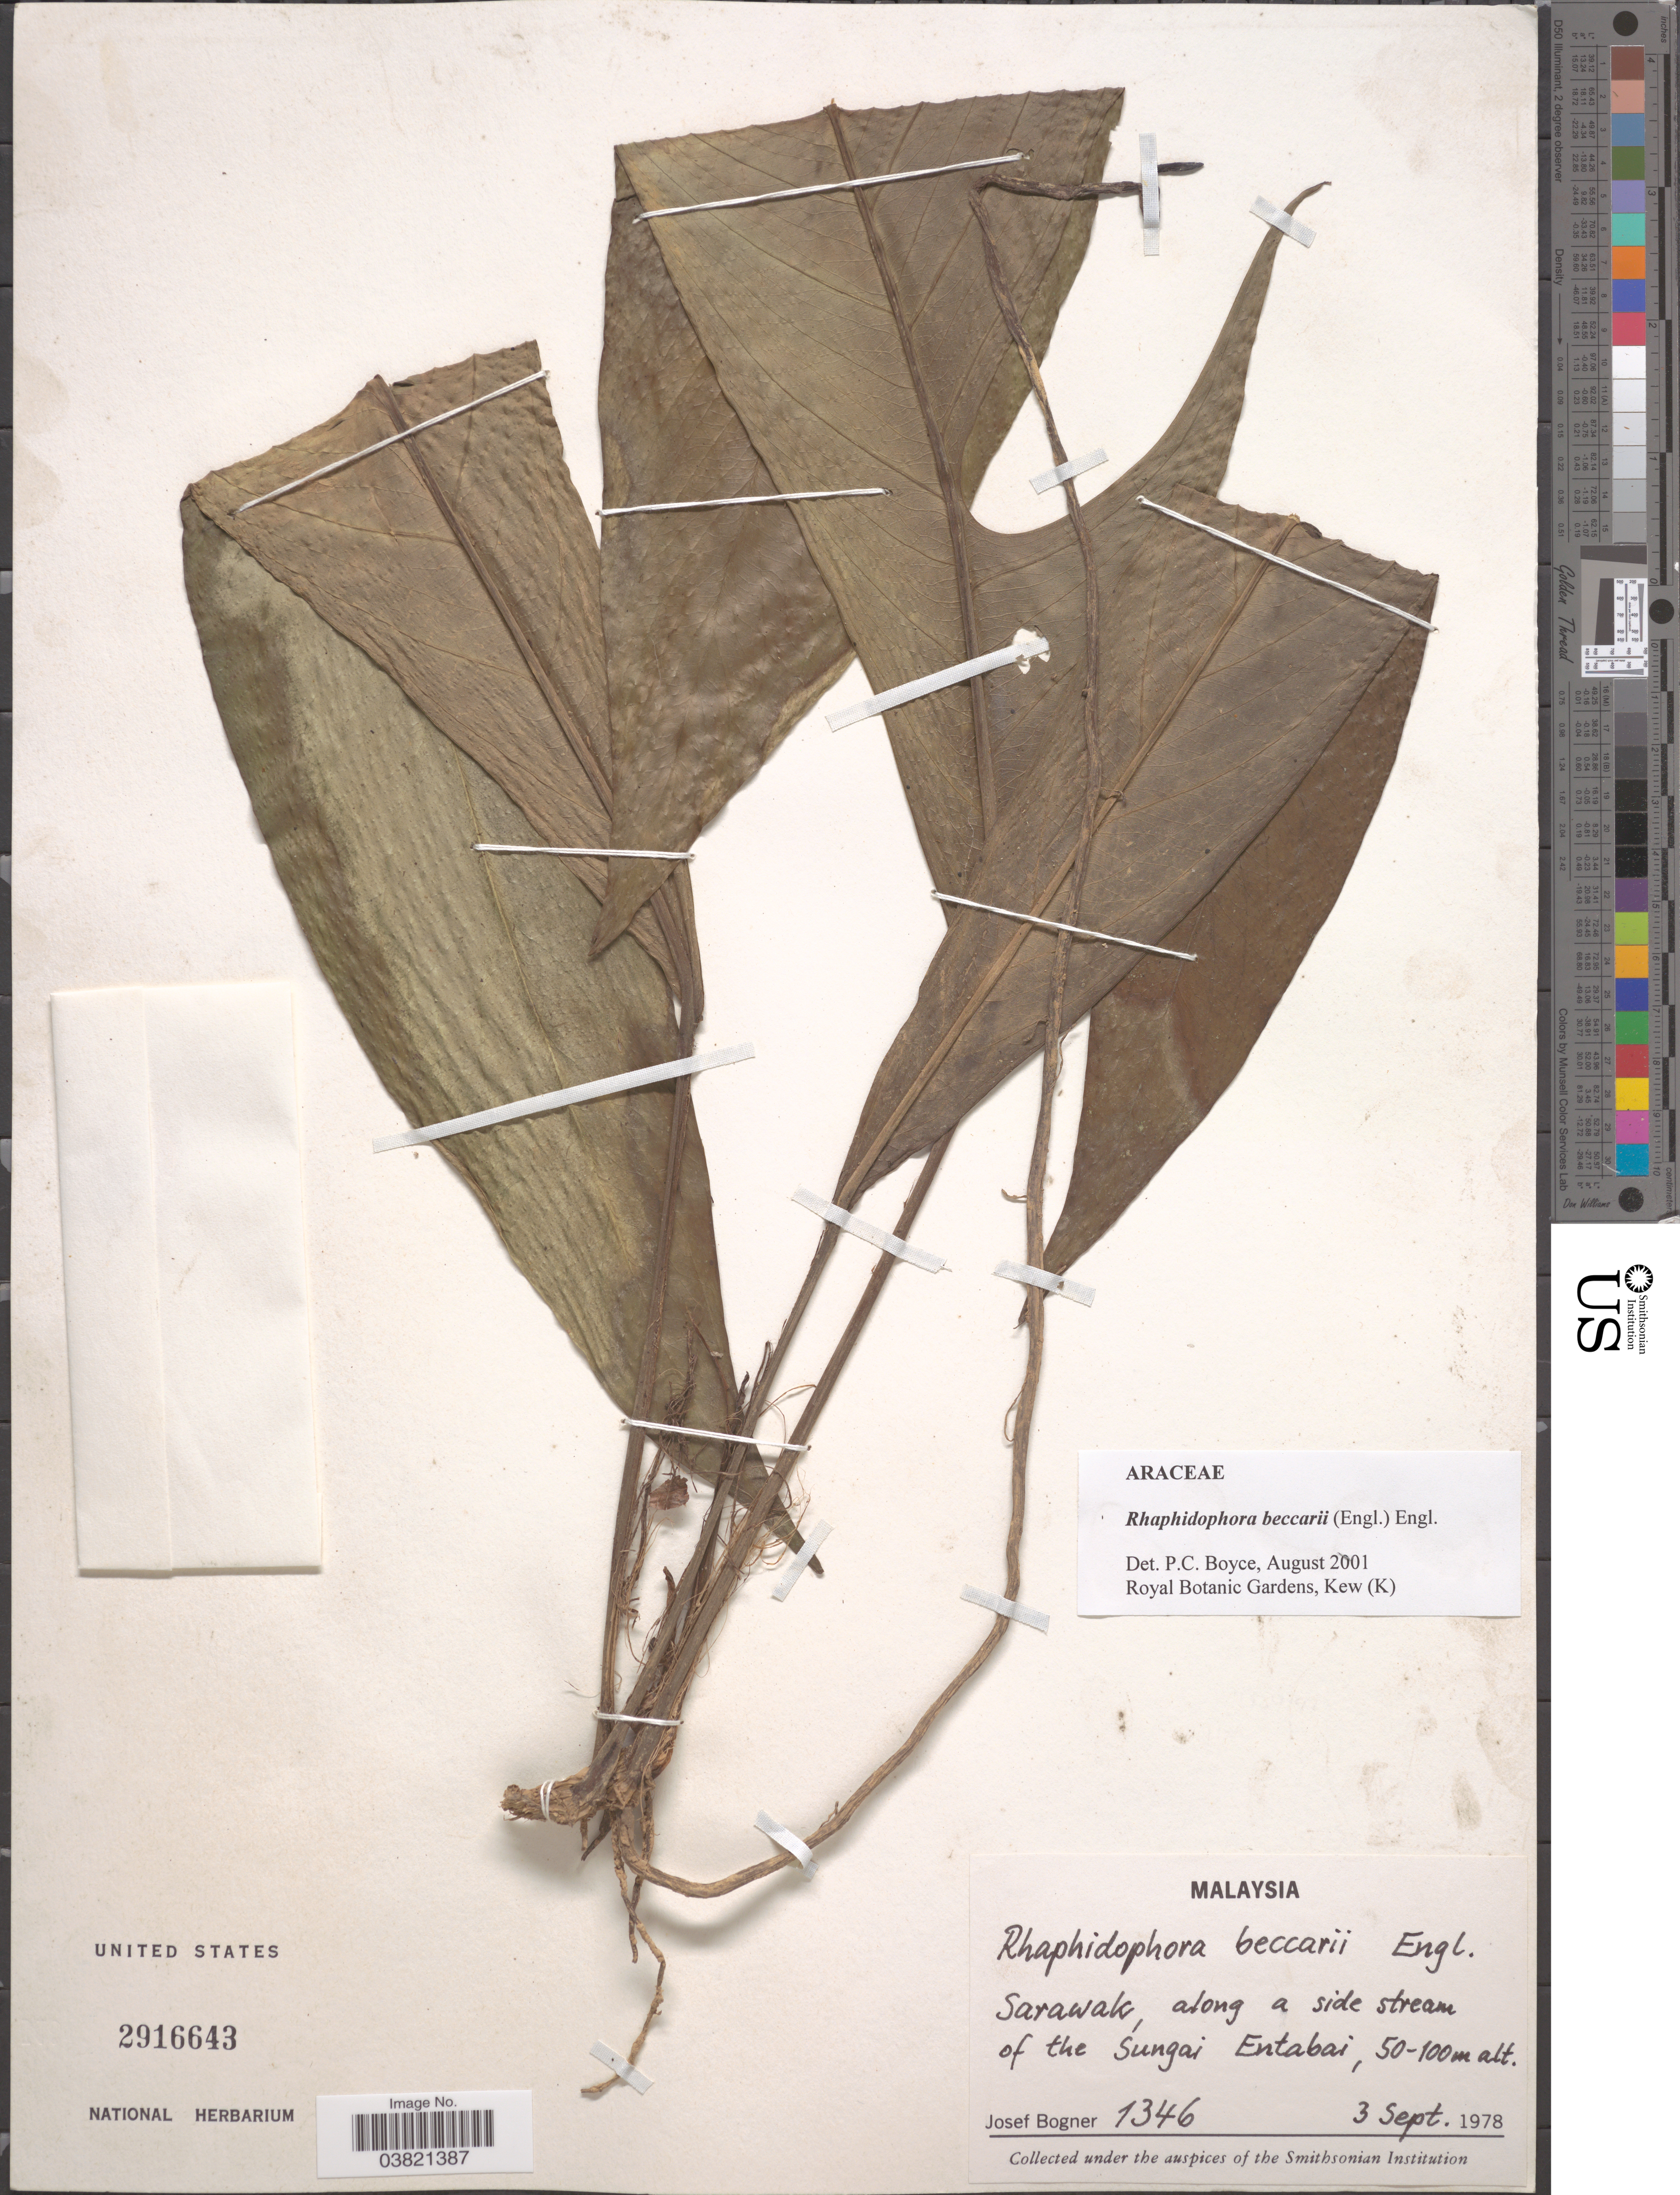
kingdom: Plantae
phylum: Tracheophyta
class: Liliopsida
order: Alismatales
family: Araceae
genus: Rhaphidophora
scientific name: Rhaphidophora beccarii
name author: (Engl.) Engl.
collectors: J. Bogner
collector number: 1346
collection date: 1978-09-03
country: Malaysia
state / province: Sarawak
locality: Along a side stream of the Sungai Entabai.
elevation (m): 50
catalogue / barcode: US 2916643